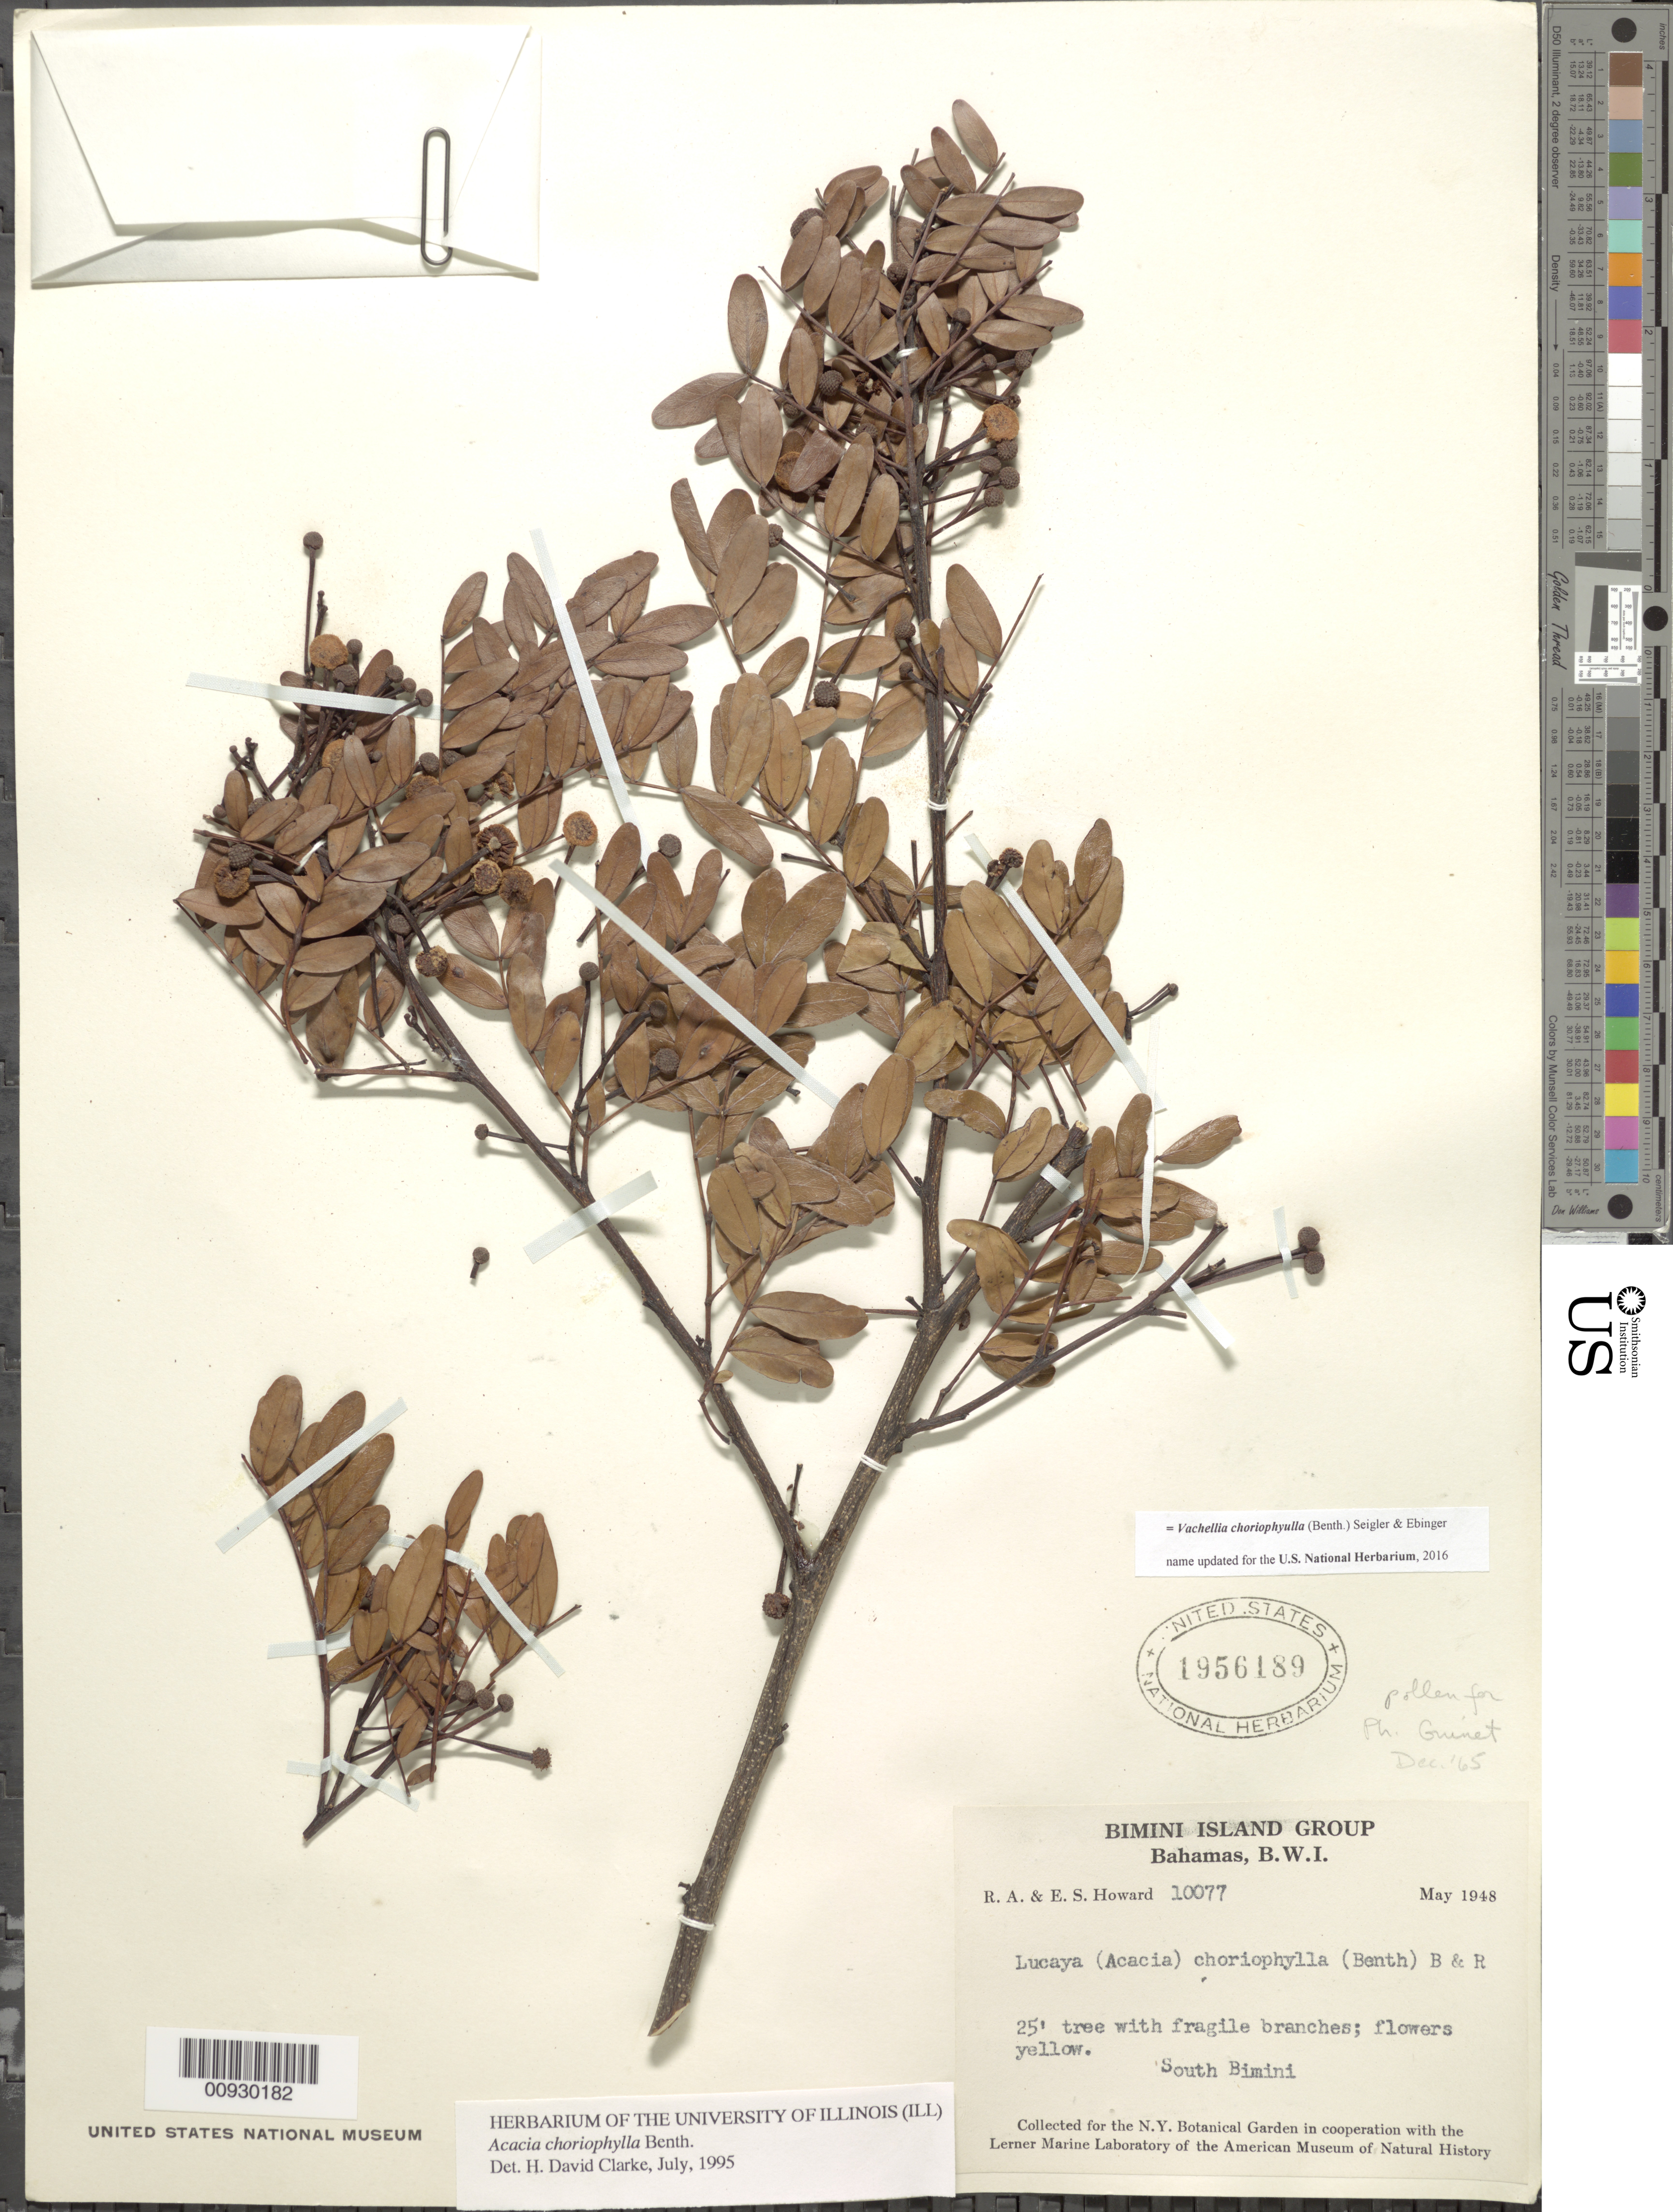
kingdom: Plantae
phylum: Tracheophyta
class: Magnoliopsida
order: Fabales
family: Fabaceae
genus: Vachellia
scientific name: Vachellia choriophylla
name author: (Benth.) Seigler & Ebinger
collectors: E. S. Howard & R. A. Howard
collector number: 10077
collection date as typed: May 1948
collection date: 1948-05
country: Bahamas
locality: South Bimini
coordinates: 0 N, 0 E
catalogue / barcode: US 1956189